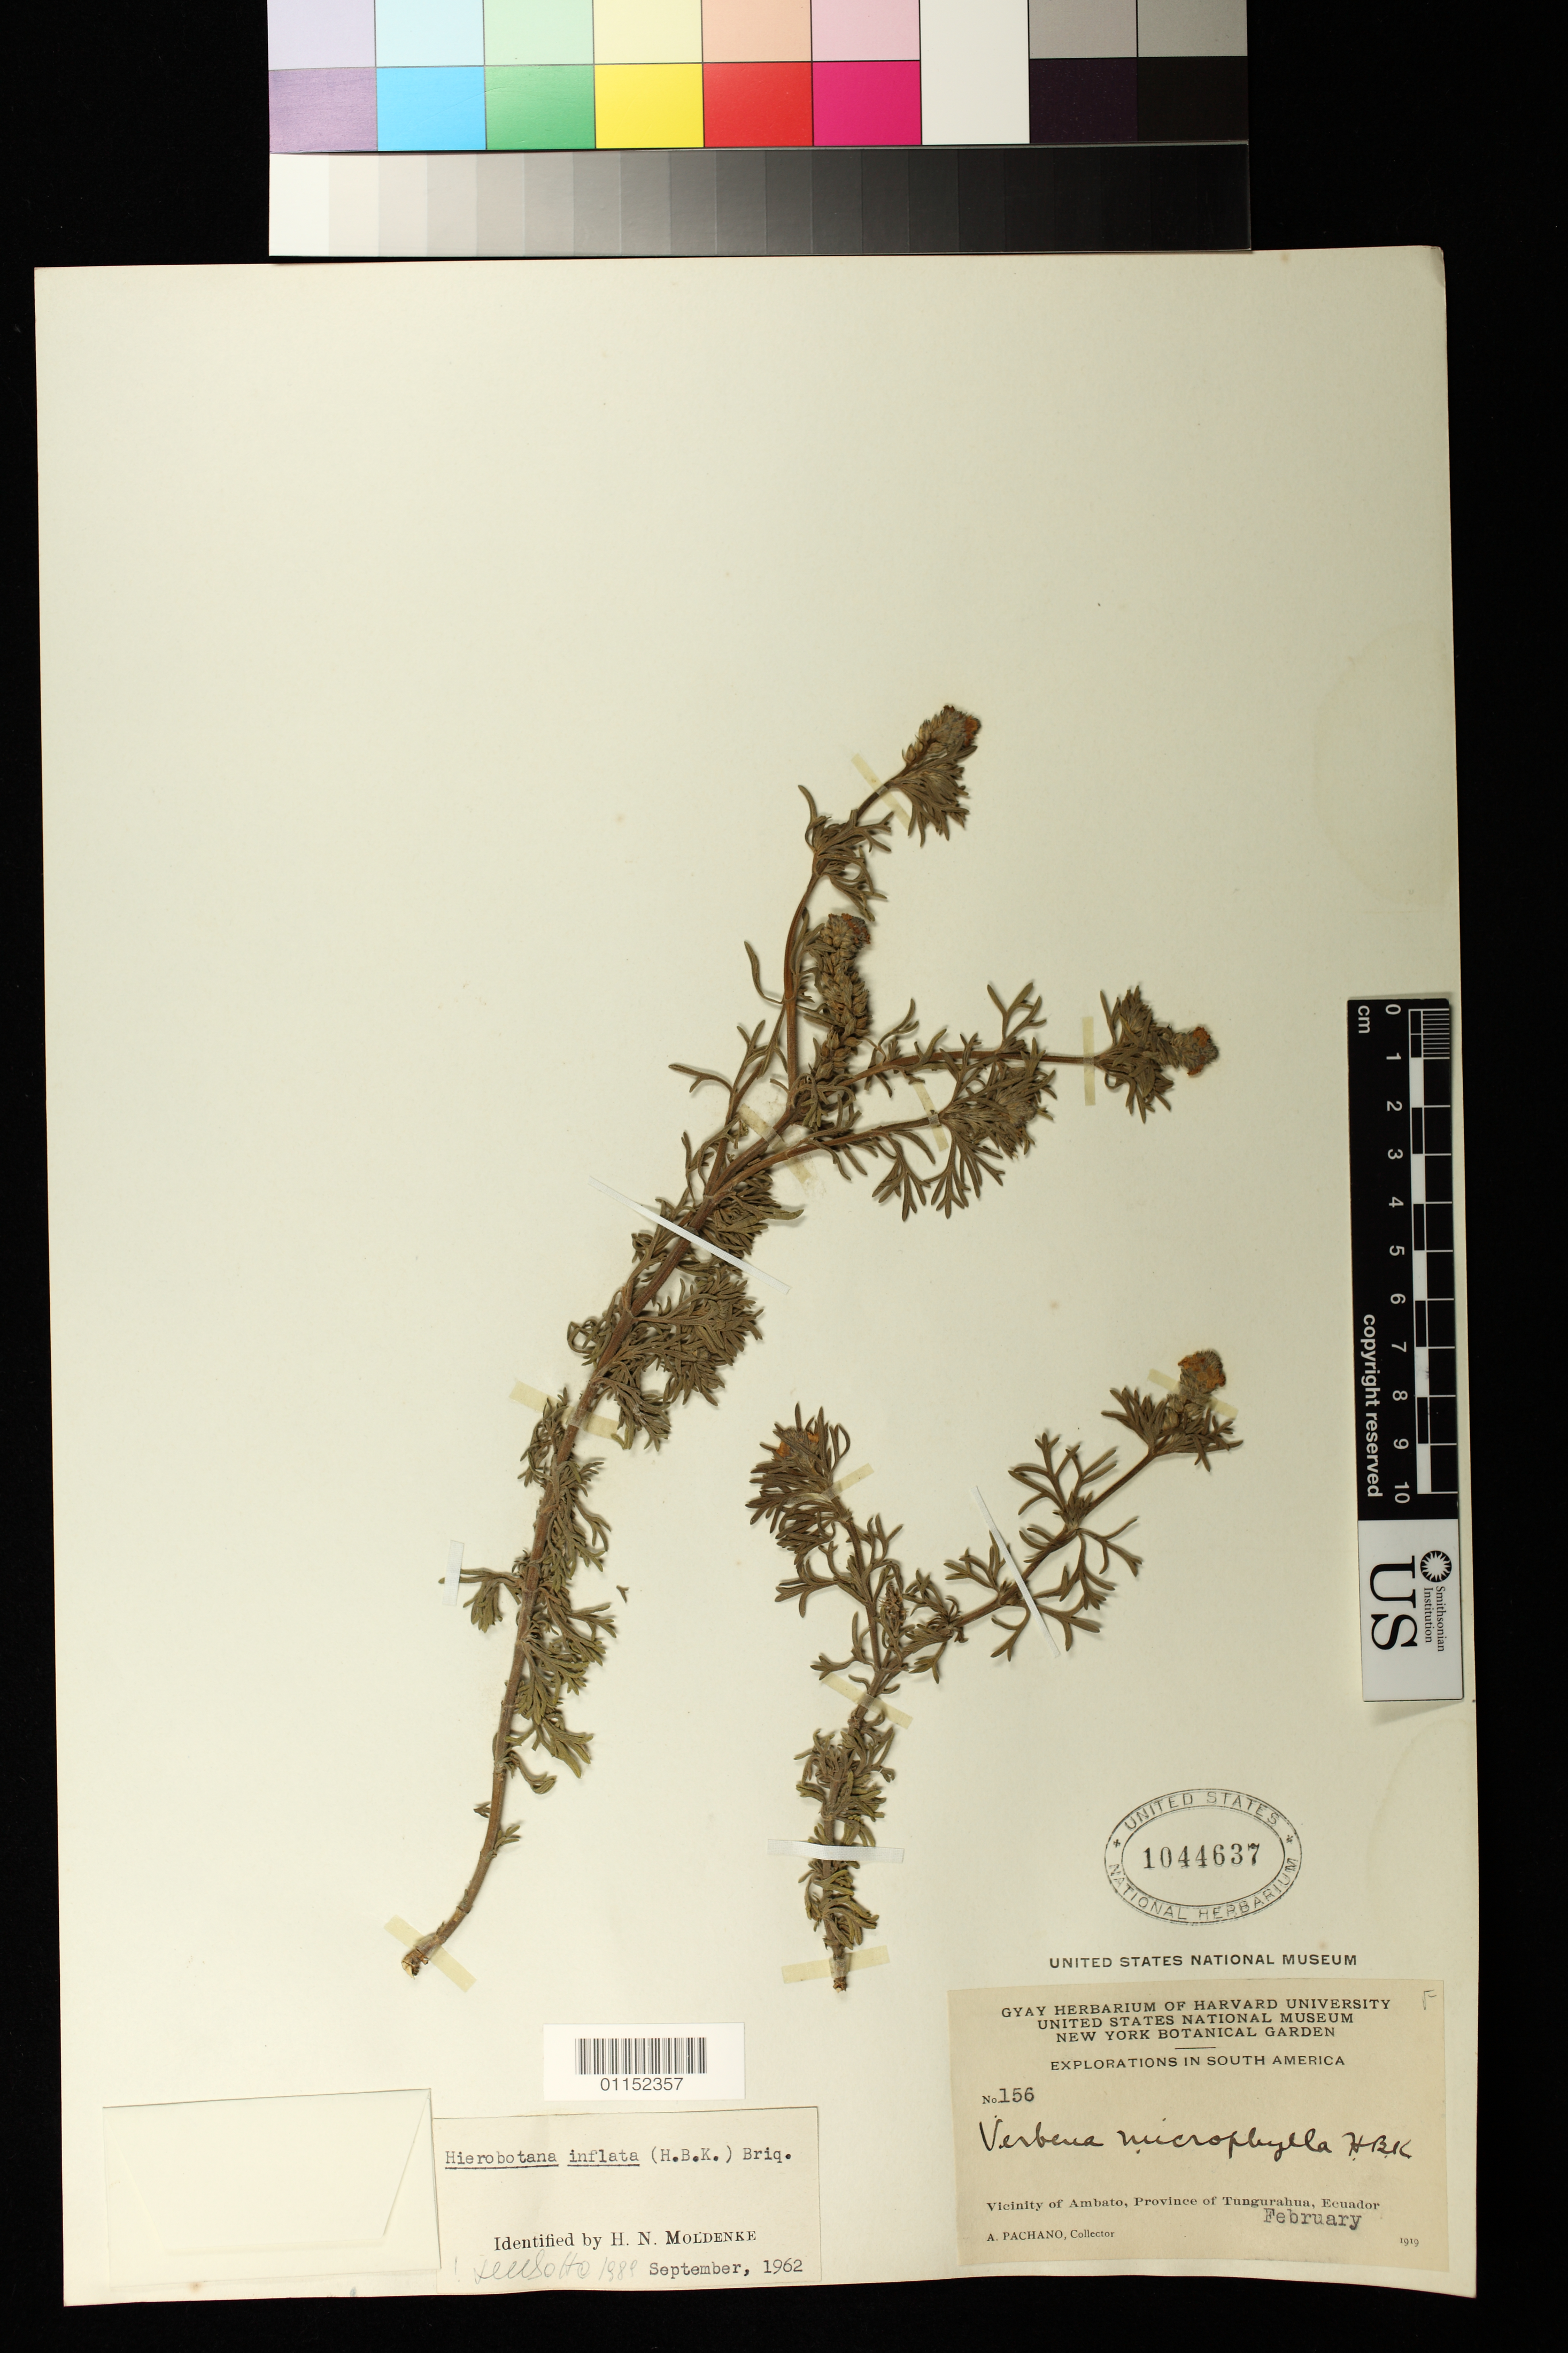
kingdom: Plantae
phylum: Tracheophyta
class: Magnoliopsida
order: Lamiales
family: Verbenaceae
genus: Hierobotana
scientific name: Hierobotana inflata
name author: (Kunth) Briq.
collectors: A. Pachano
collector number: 156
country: Ecuador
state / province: Tungurahua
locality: Ambato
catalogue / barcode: US 1044637